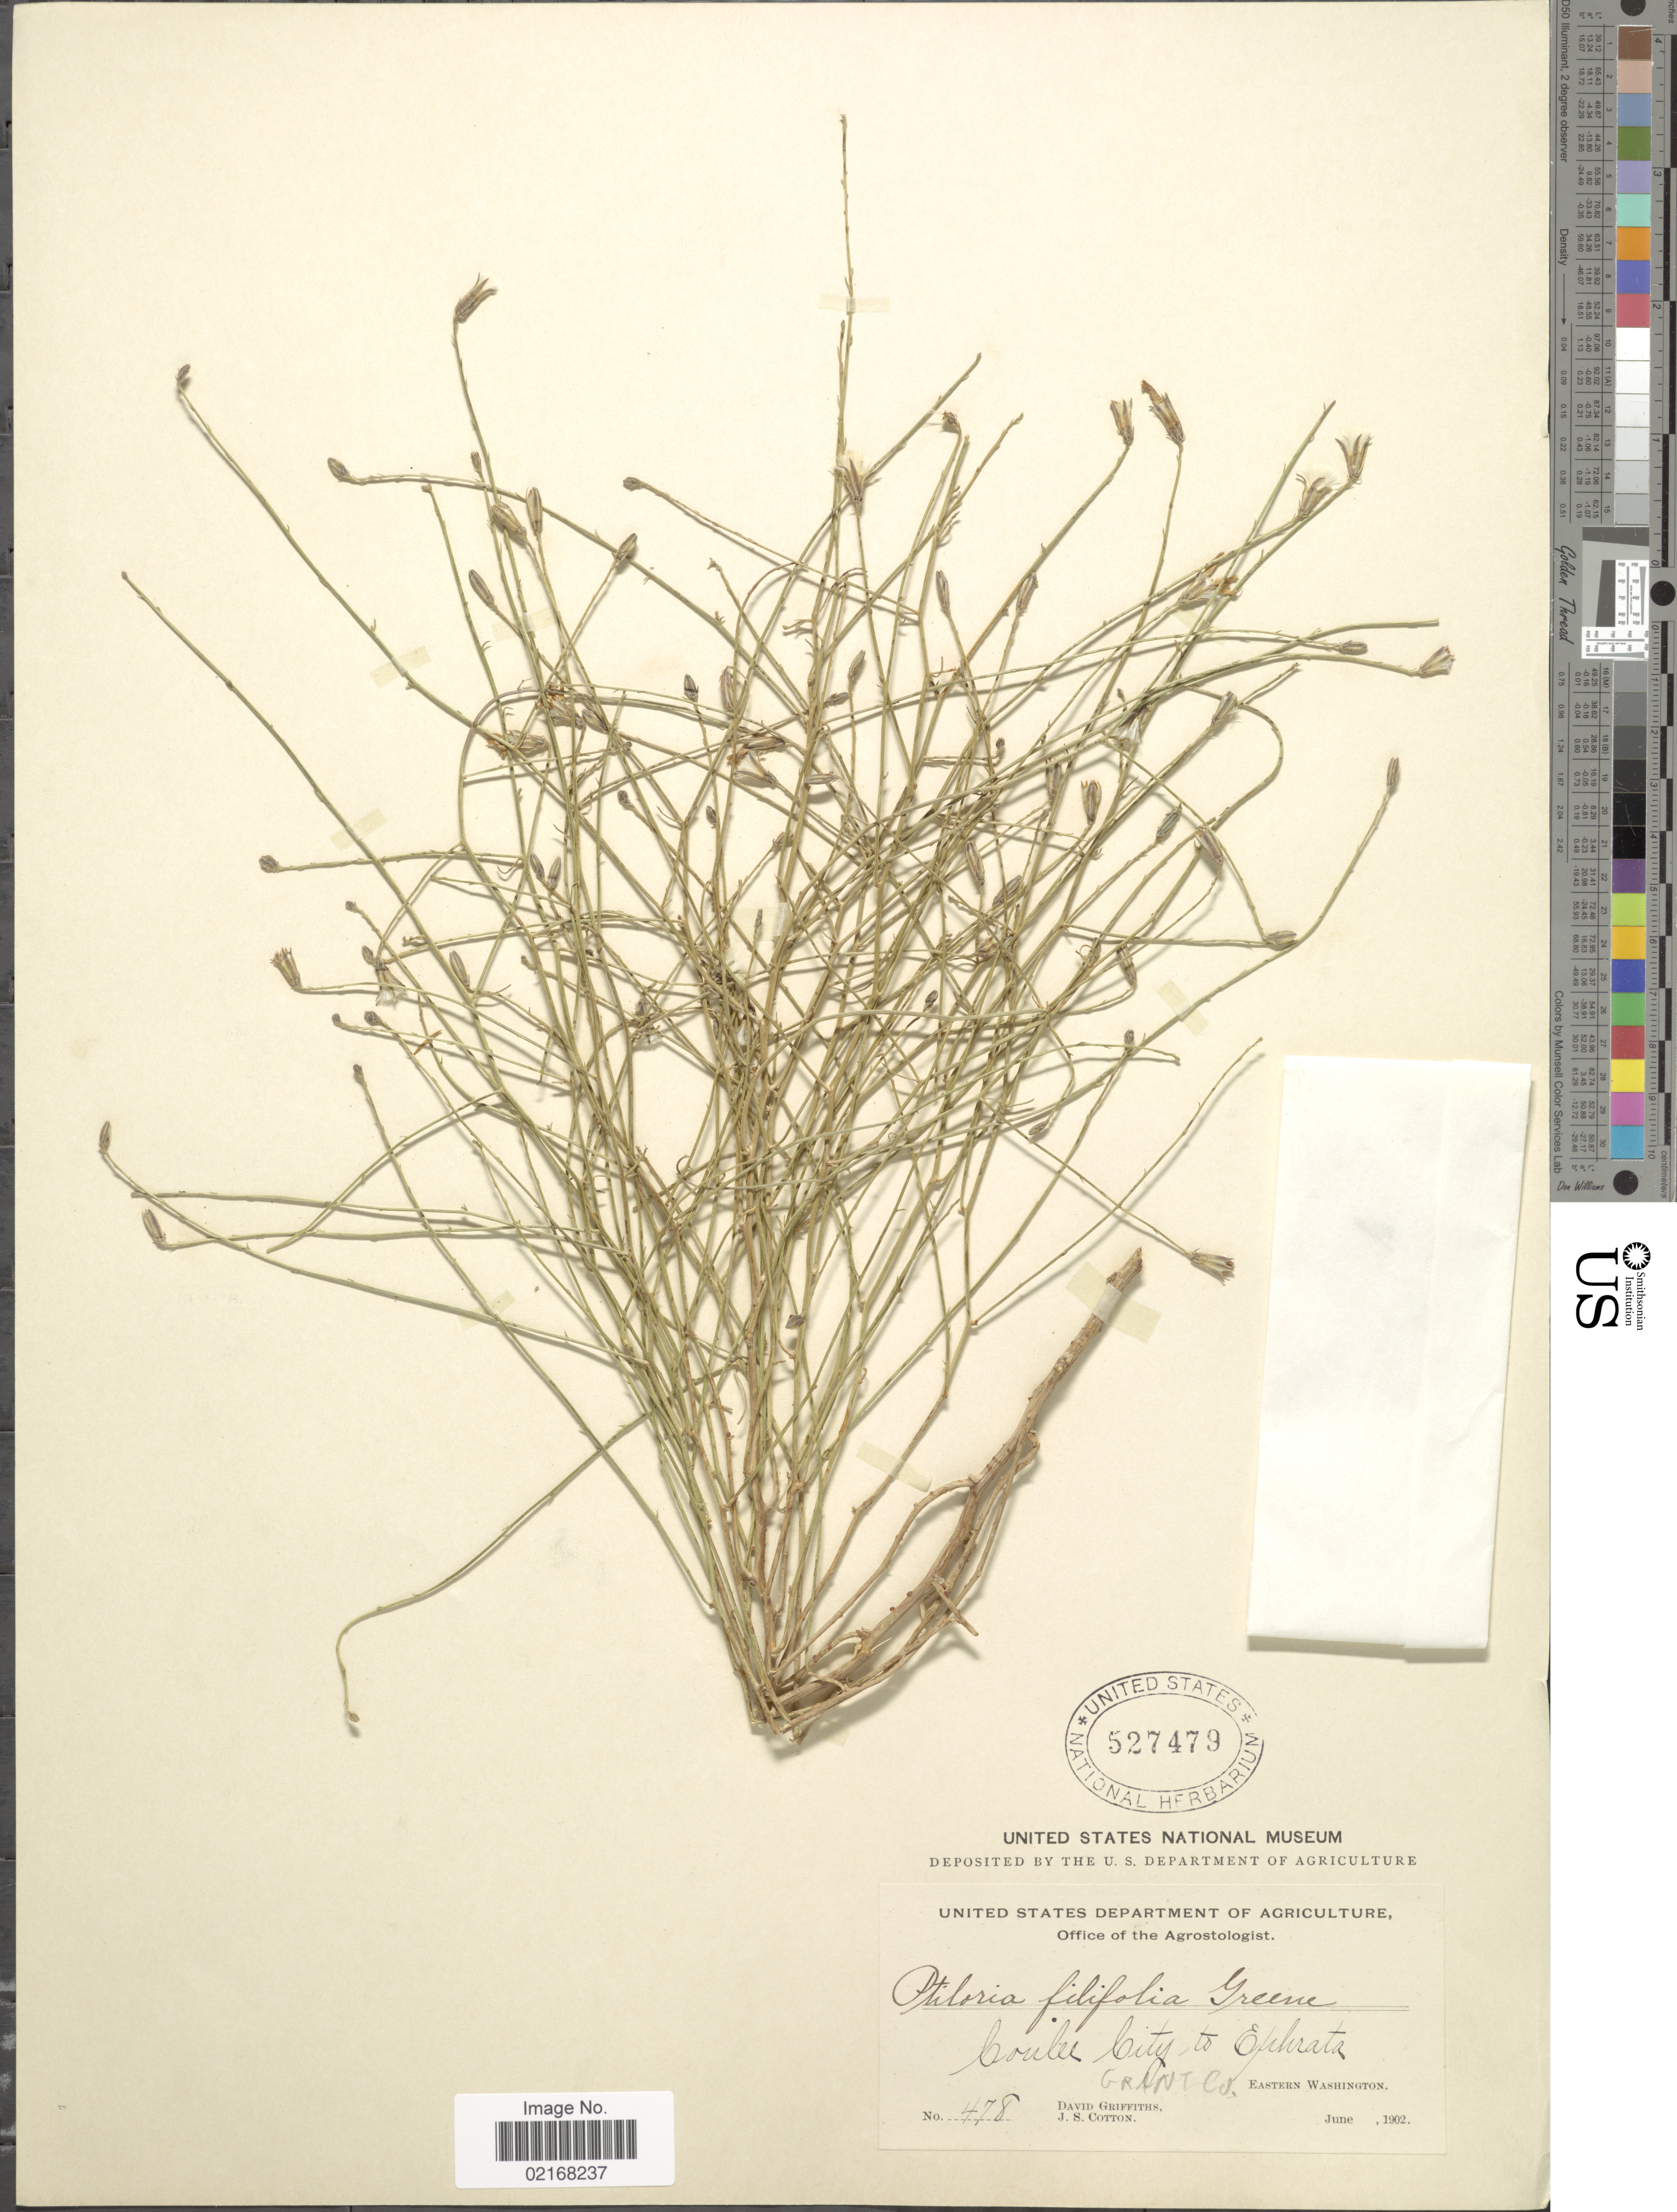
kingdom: Plantae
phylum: Tracheophyta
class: Magnoliopsida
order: Asterales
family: Asteraceae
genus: Stephanomeria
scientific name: Stephanomeria tenuifolia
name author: (Torr.) H.M. Hall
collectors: D. Griffiths & J. S. Cotton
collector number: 478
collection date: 1902-06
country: United States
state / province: Washington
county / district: Grant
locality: Coules City to Ephrata. Grant Co., Eastern Washington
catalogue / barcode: US 527479